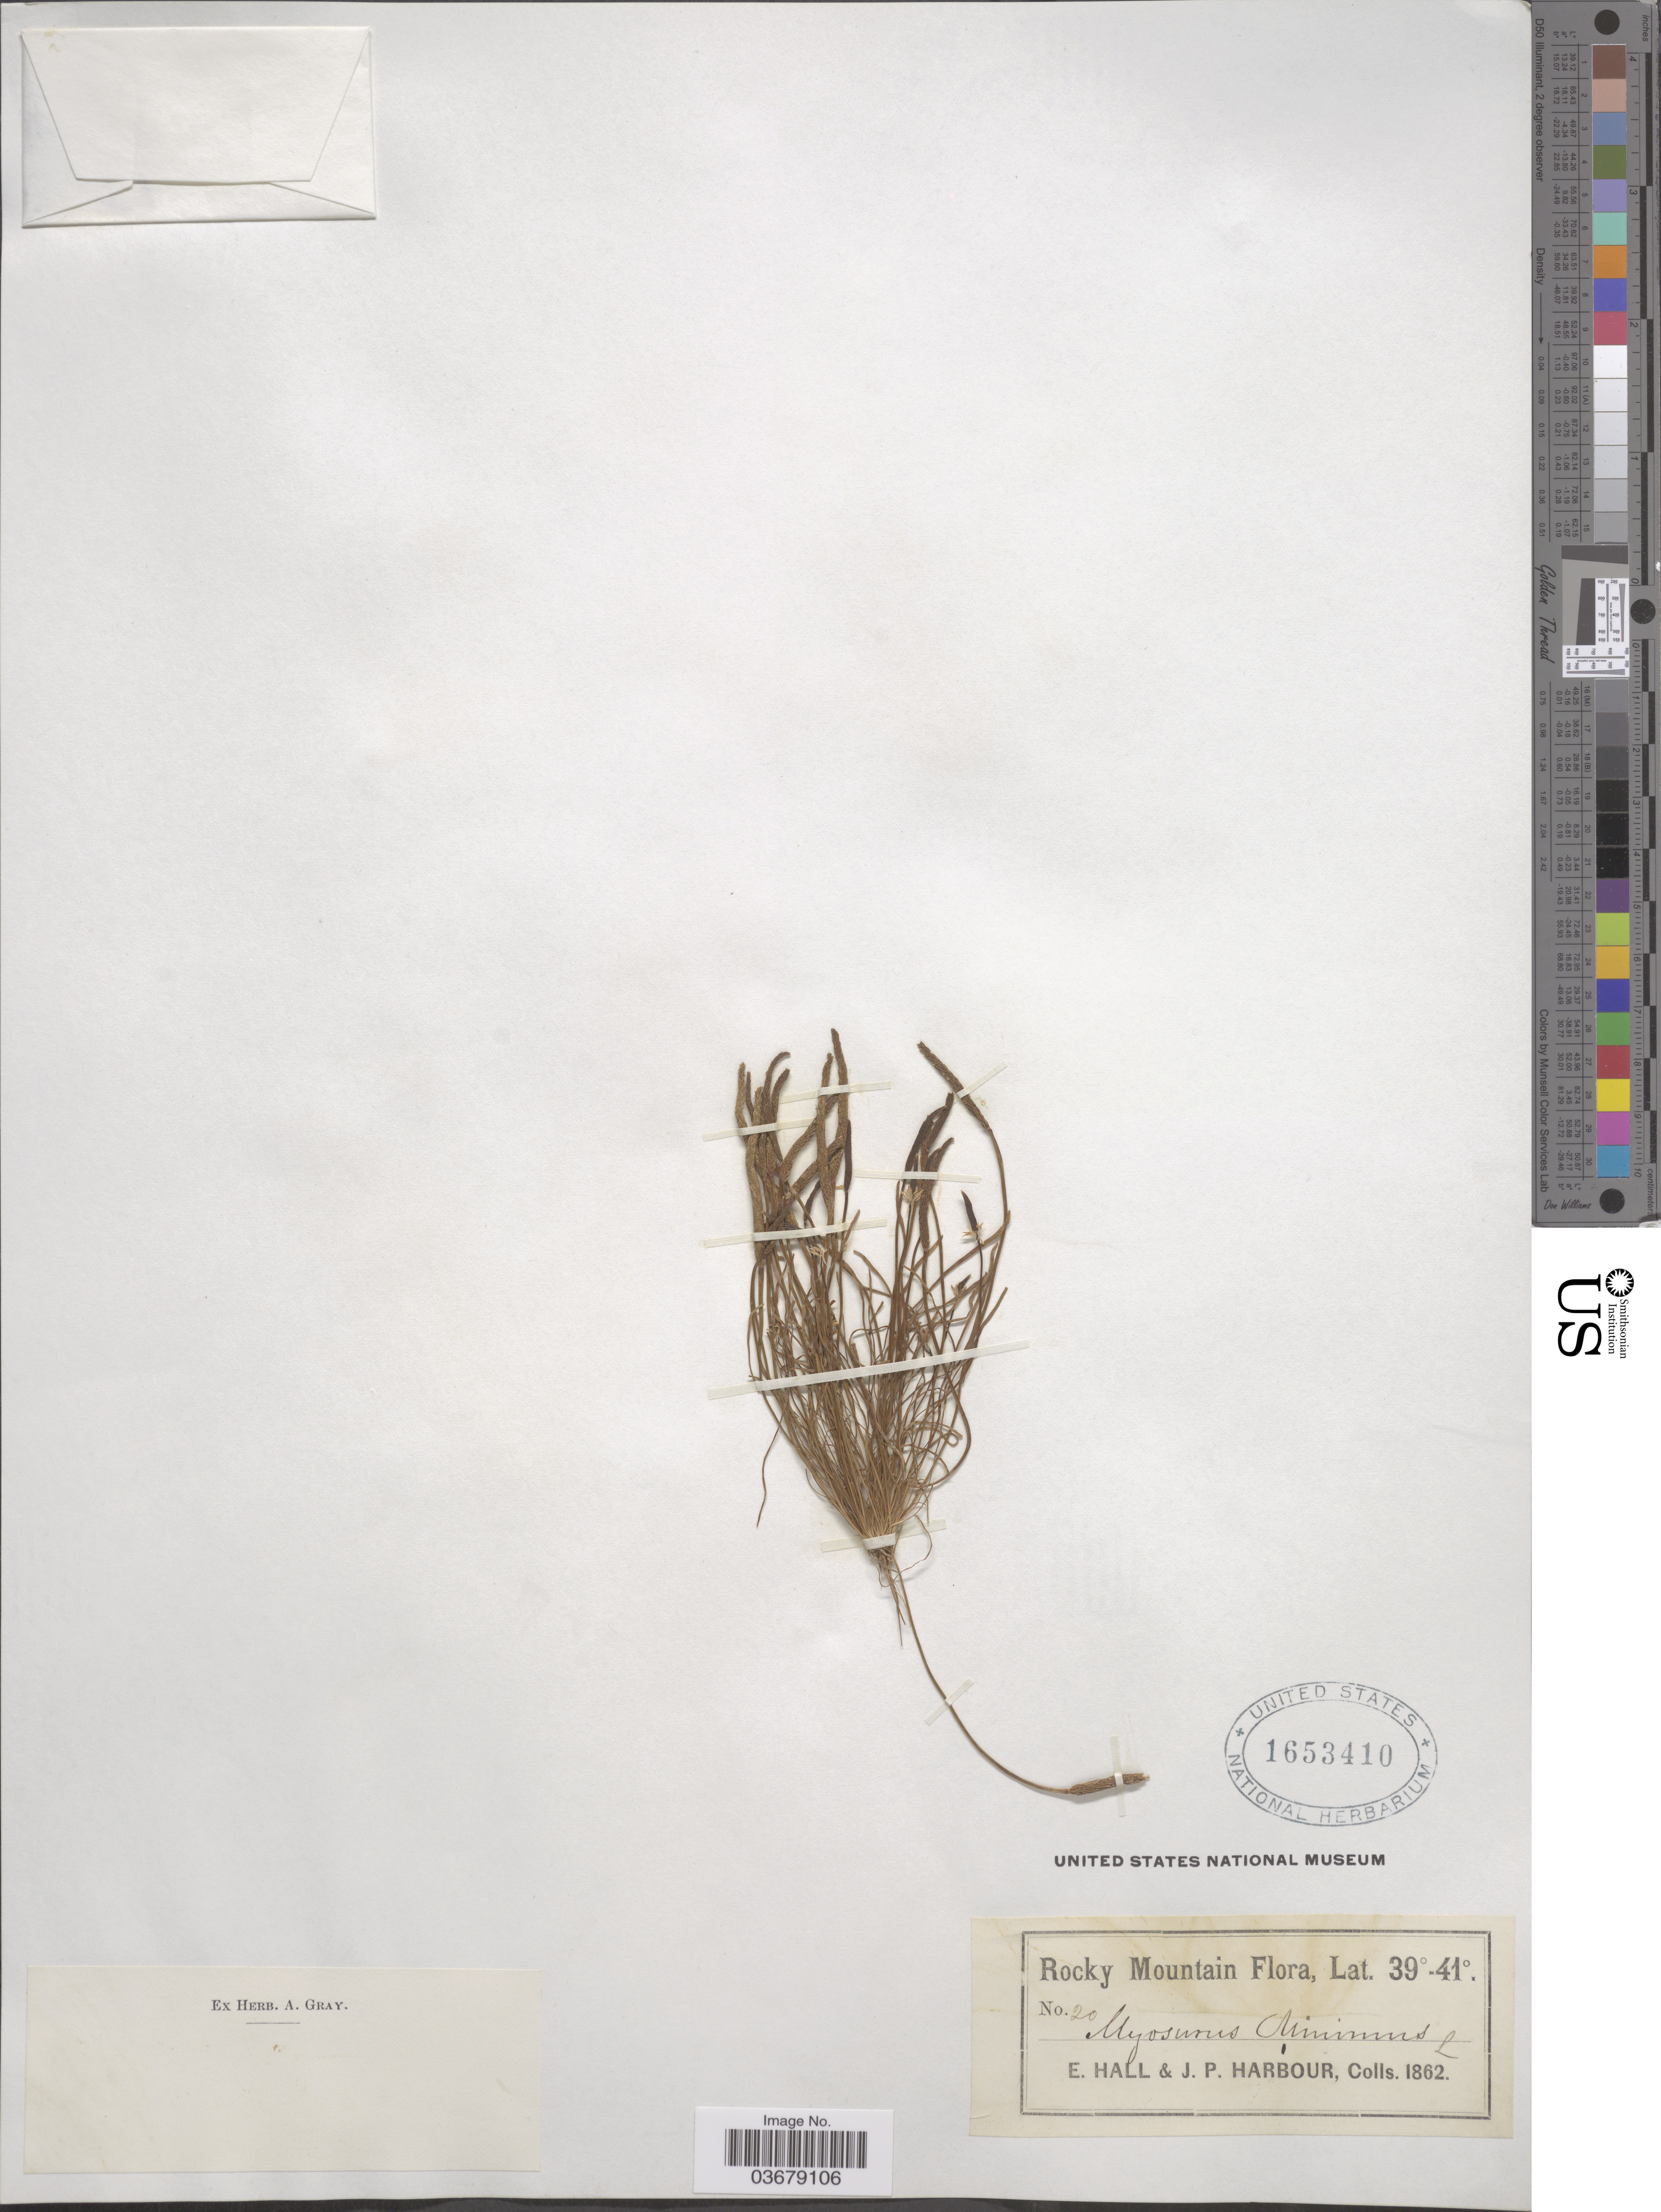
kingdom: Plantae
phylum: Tracheophyta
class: Magnoliopsida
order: Ranunculales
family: Ranunculaceae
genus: Myosurus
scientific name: Myosurus minimus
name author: L.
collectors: E. Hall & J. Harbour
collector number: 20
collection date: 1862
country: United States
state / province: Colorado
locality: Rocky Mountain.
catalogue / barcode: US 1653410